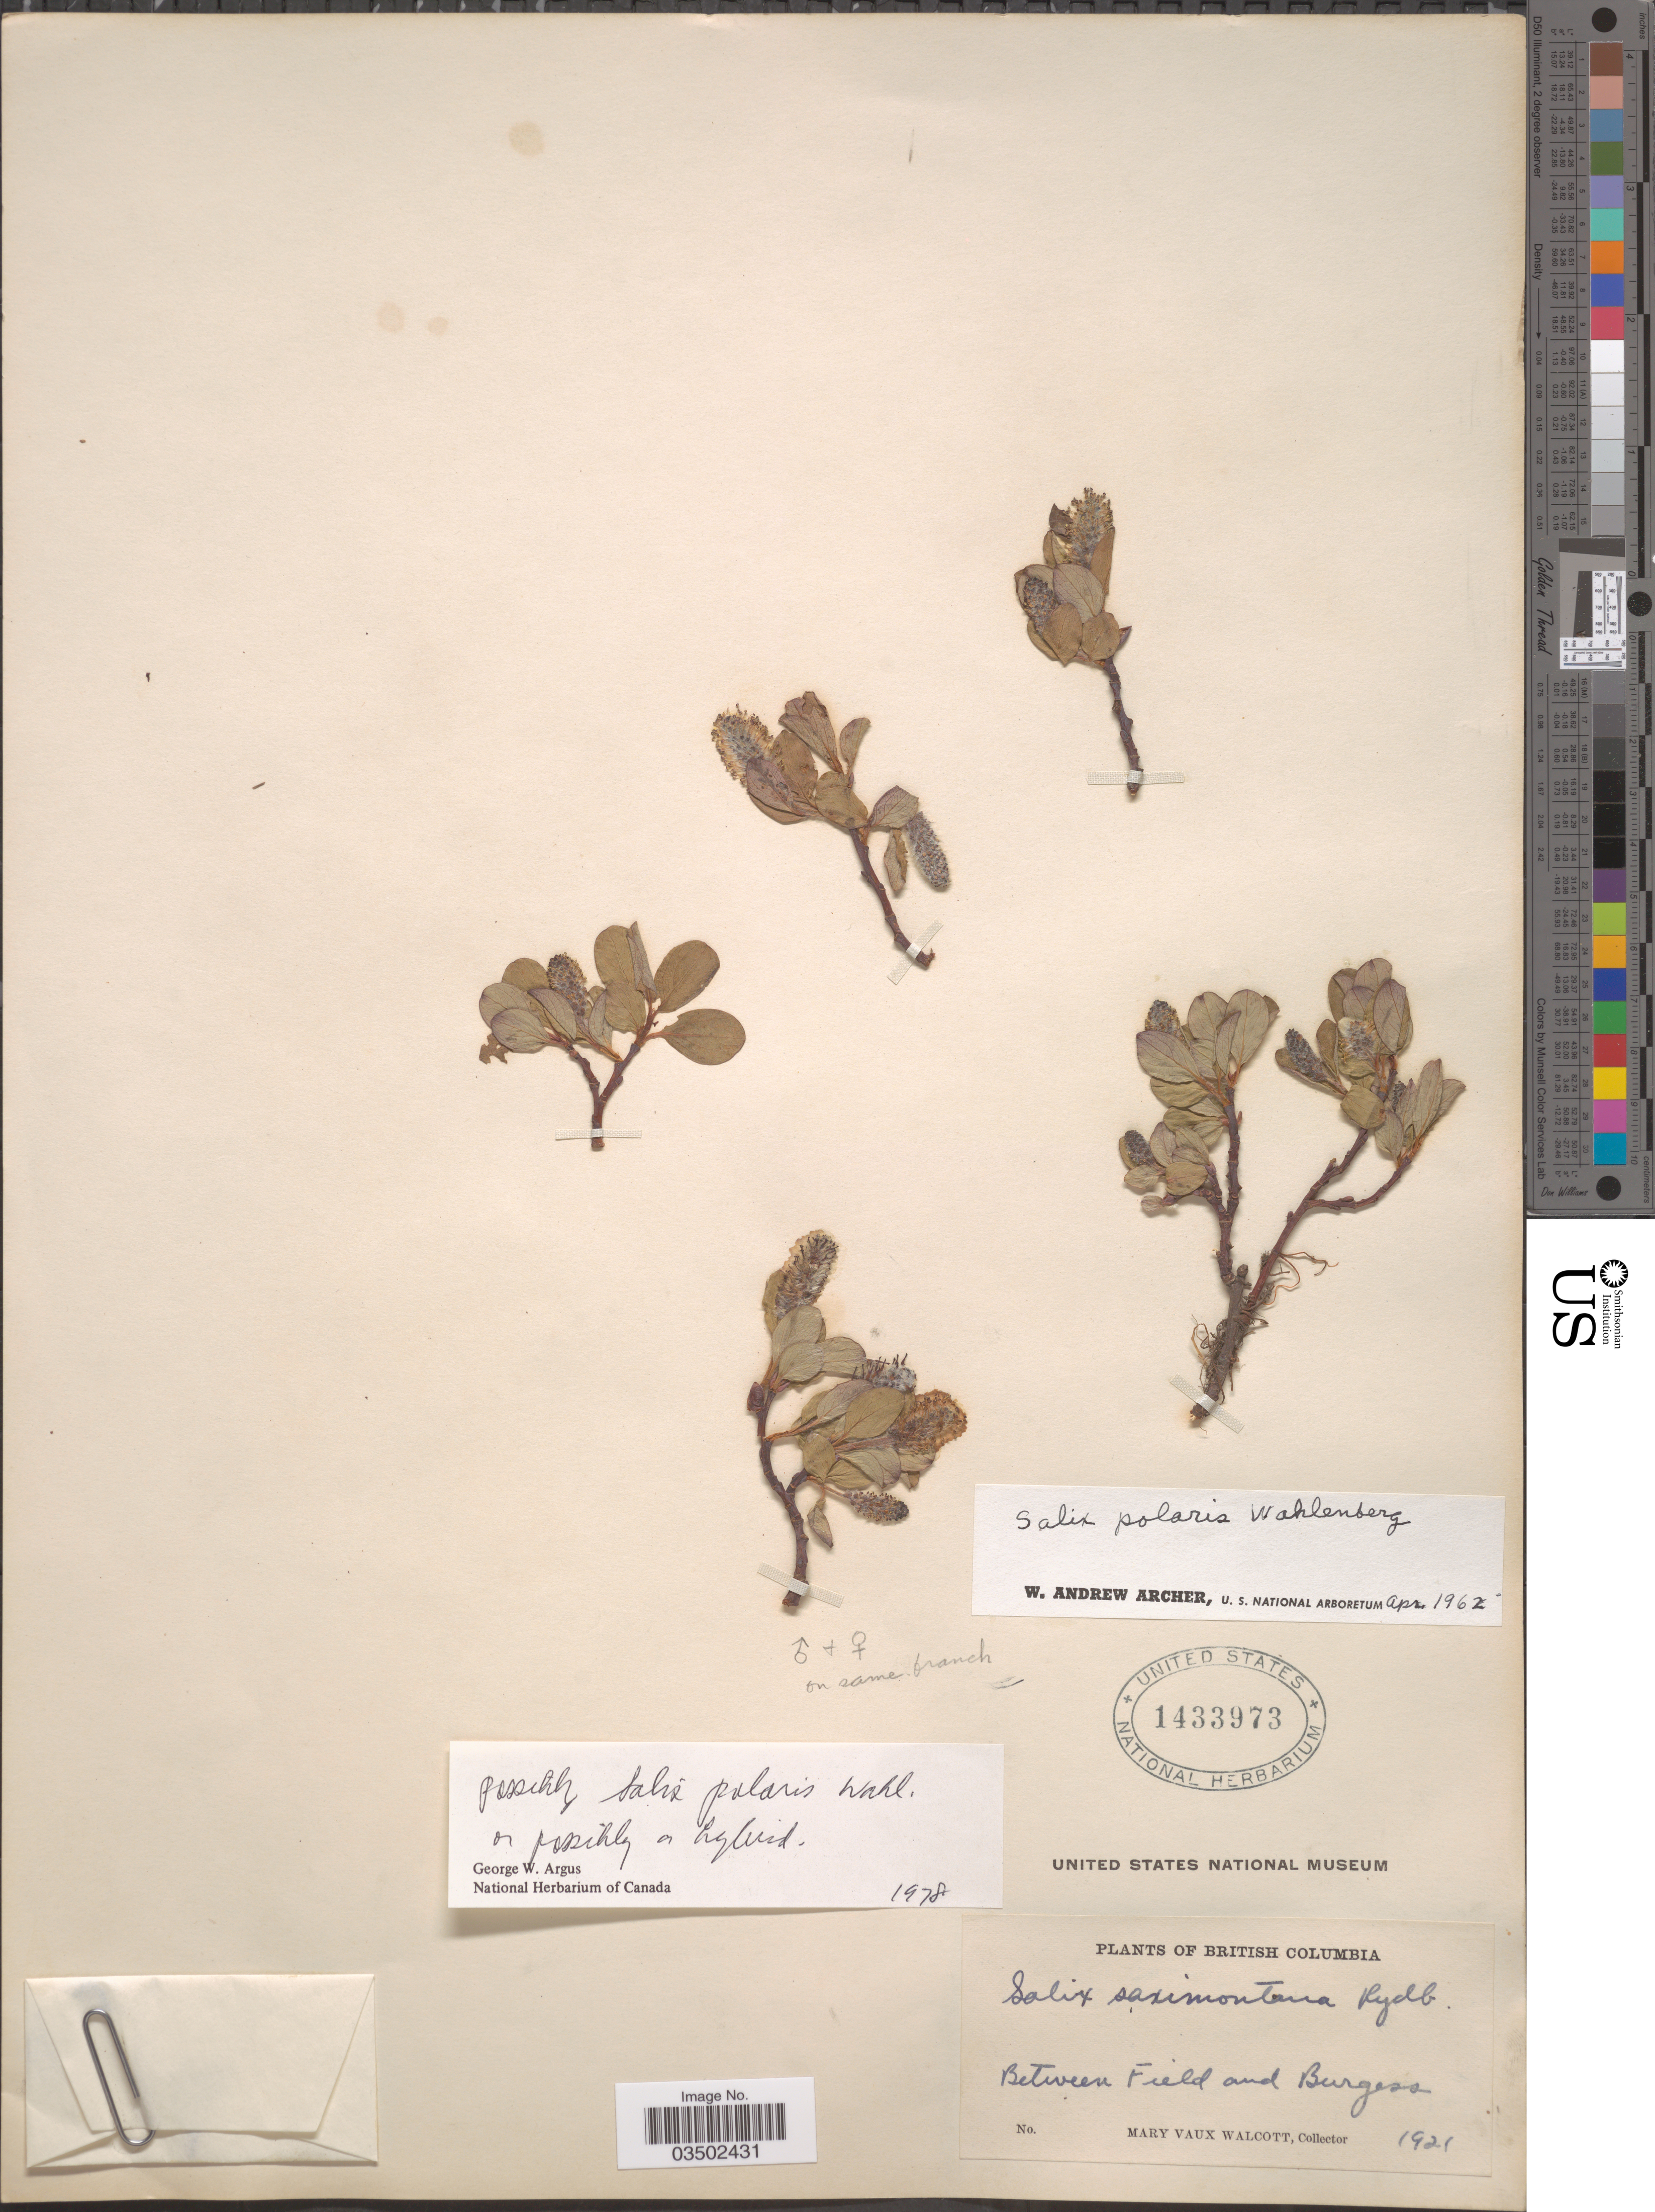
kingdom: Plantae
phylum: Tracheophyta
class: Magnoliopsida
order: Malpighiales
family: Salicaceae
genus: Salix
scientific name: Salix polaris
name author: Wahlenb.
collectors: M. Walcott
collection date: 1921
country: Canada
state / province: British Columbia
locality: Between Field and Burgess.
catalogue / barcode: US 1433973